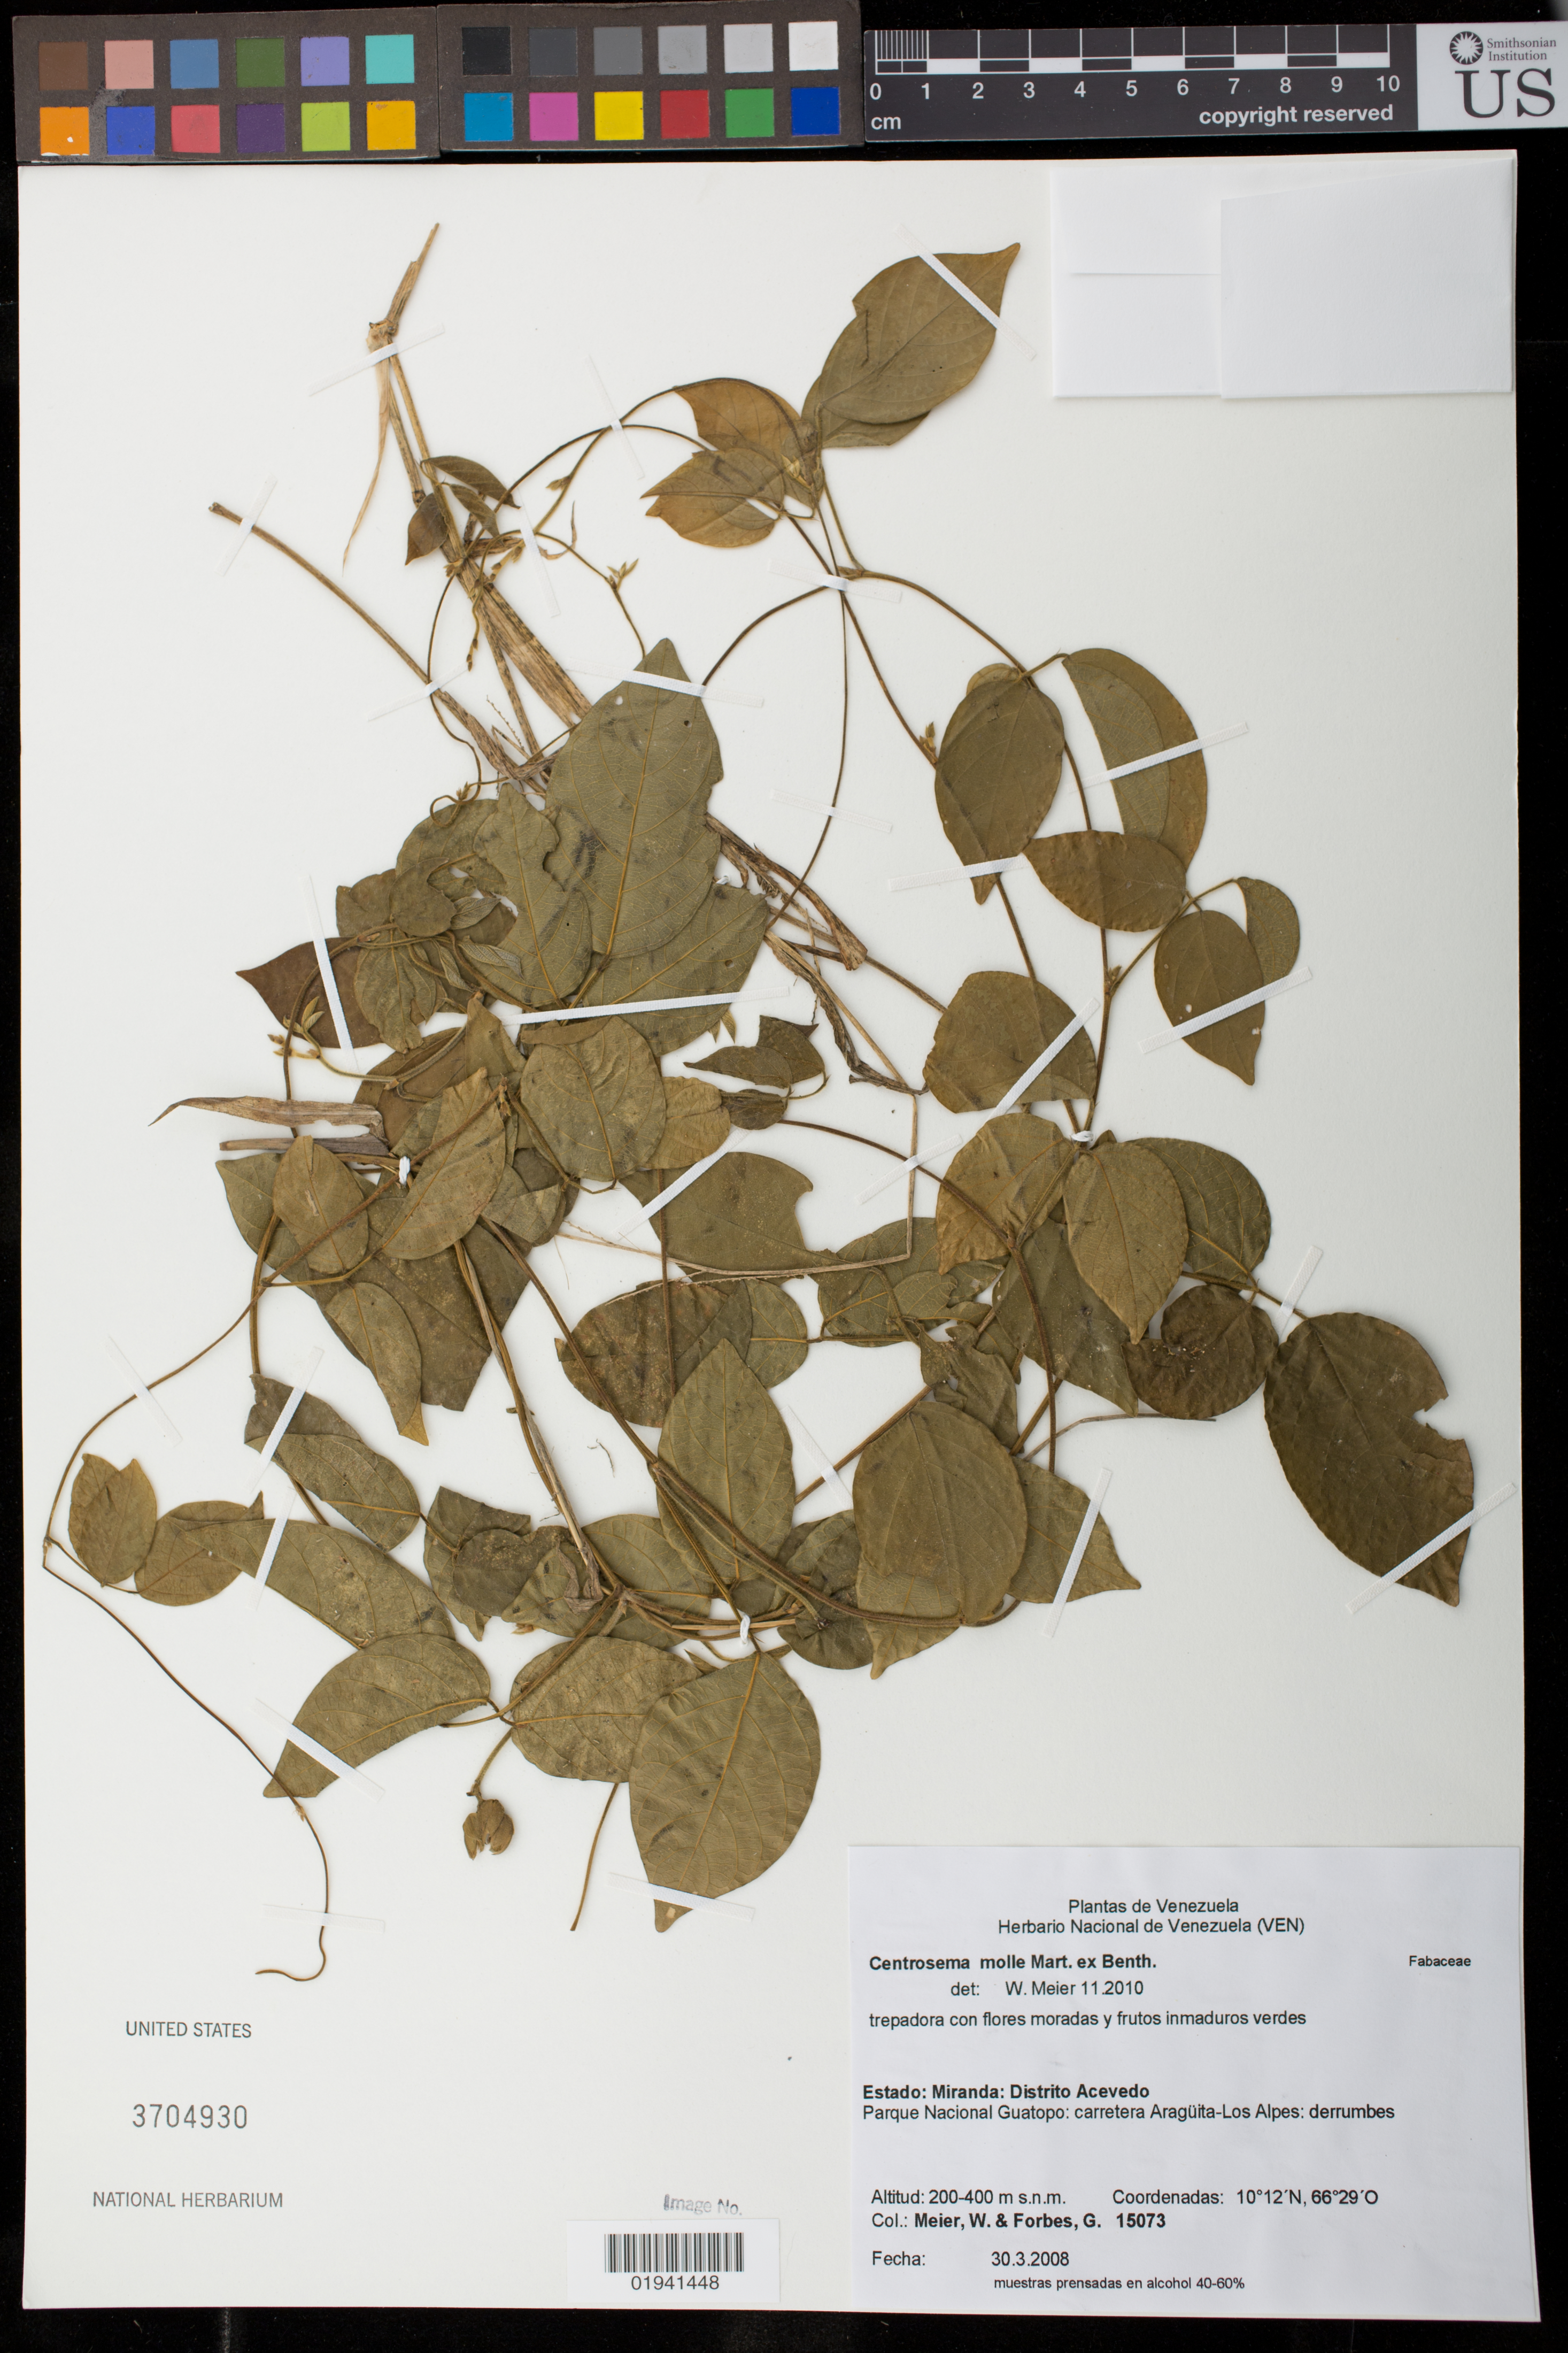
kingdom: Plantae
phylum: Tracheophyta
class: Magnoliopsida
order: Fabales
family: Fabaceae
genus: Centrosema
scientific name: Centrosema molle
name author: Mart. ex Benth.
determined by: Meier, Winfried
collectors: W. Meier & G. Forbes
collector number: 15073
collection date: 2008-03-30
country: Venezuela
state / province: Miranda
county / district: Acevedo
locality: Parque Nacional Guatopo: carretera Araguita-Los Alpes.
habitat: derrumbes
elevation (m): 200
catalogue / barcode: US 3704930